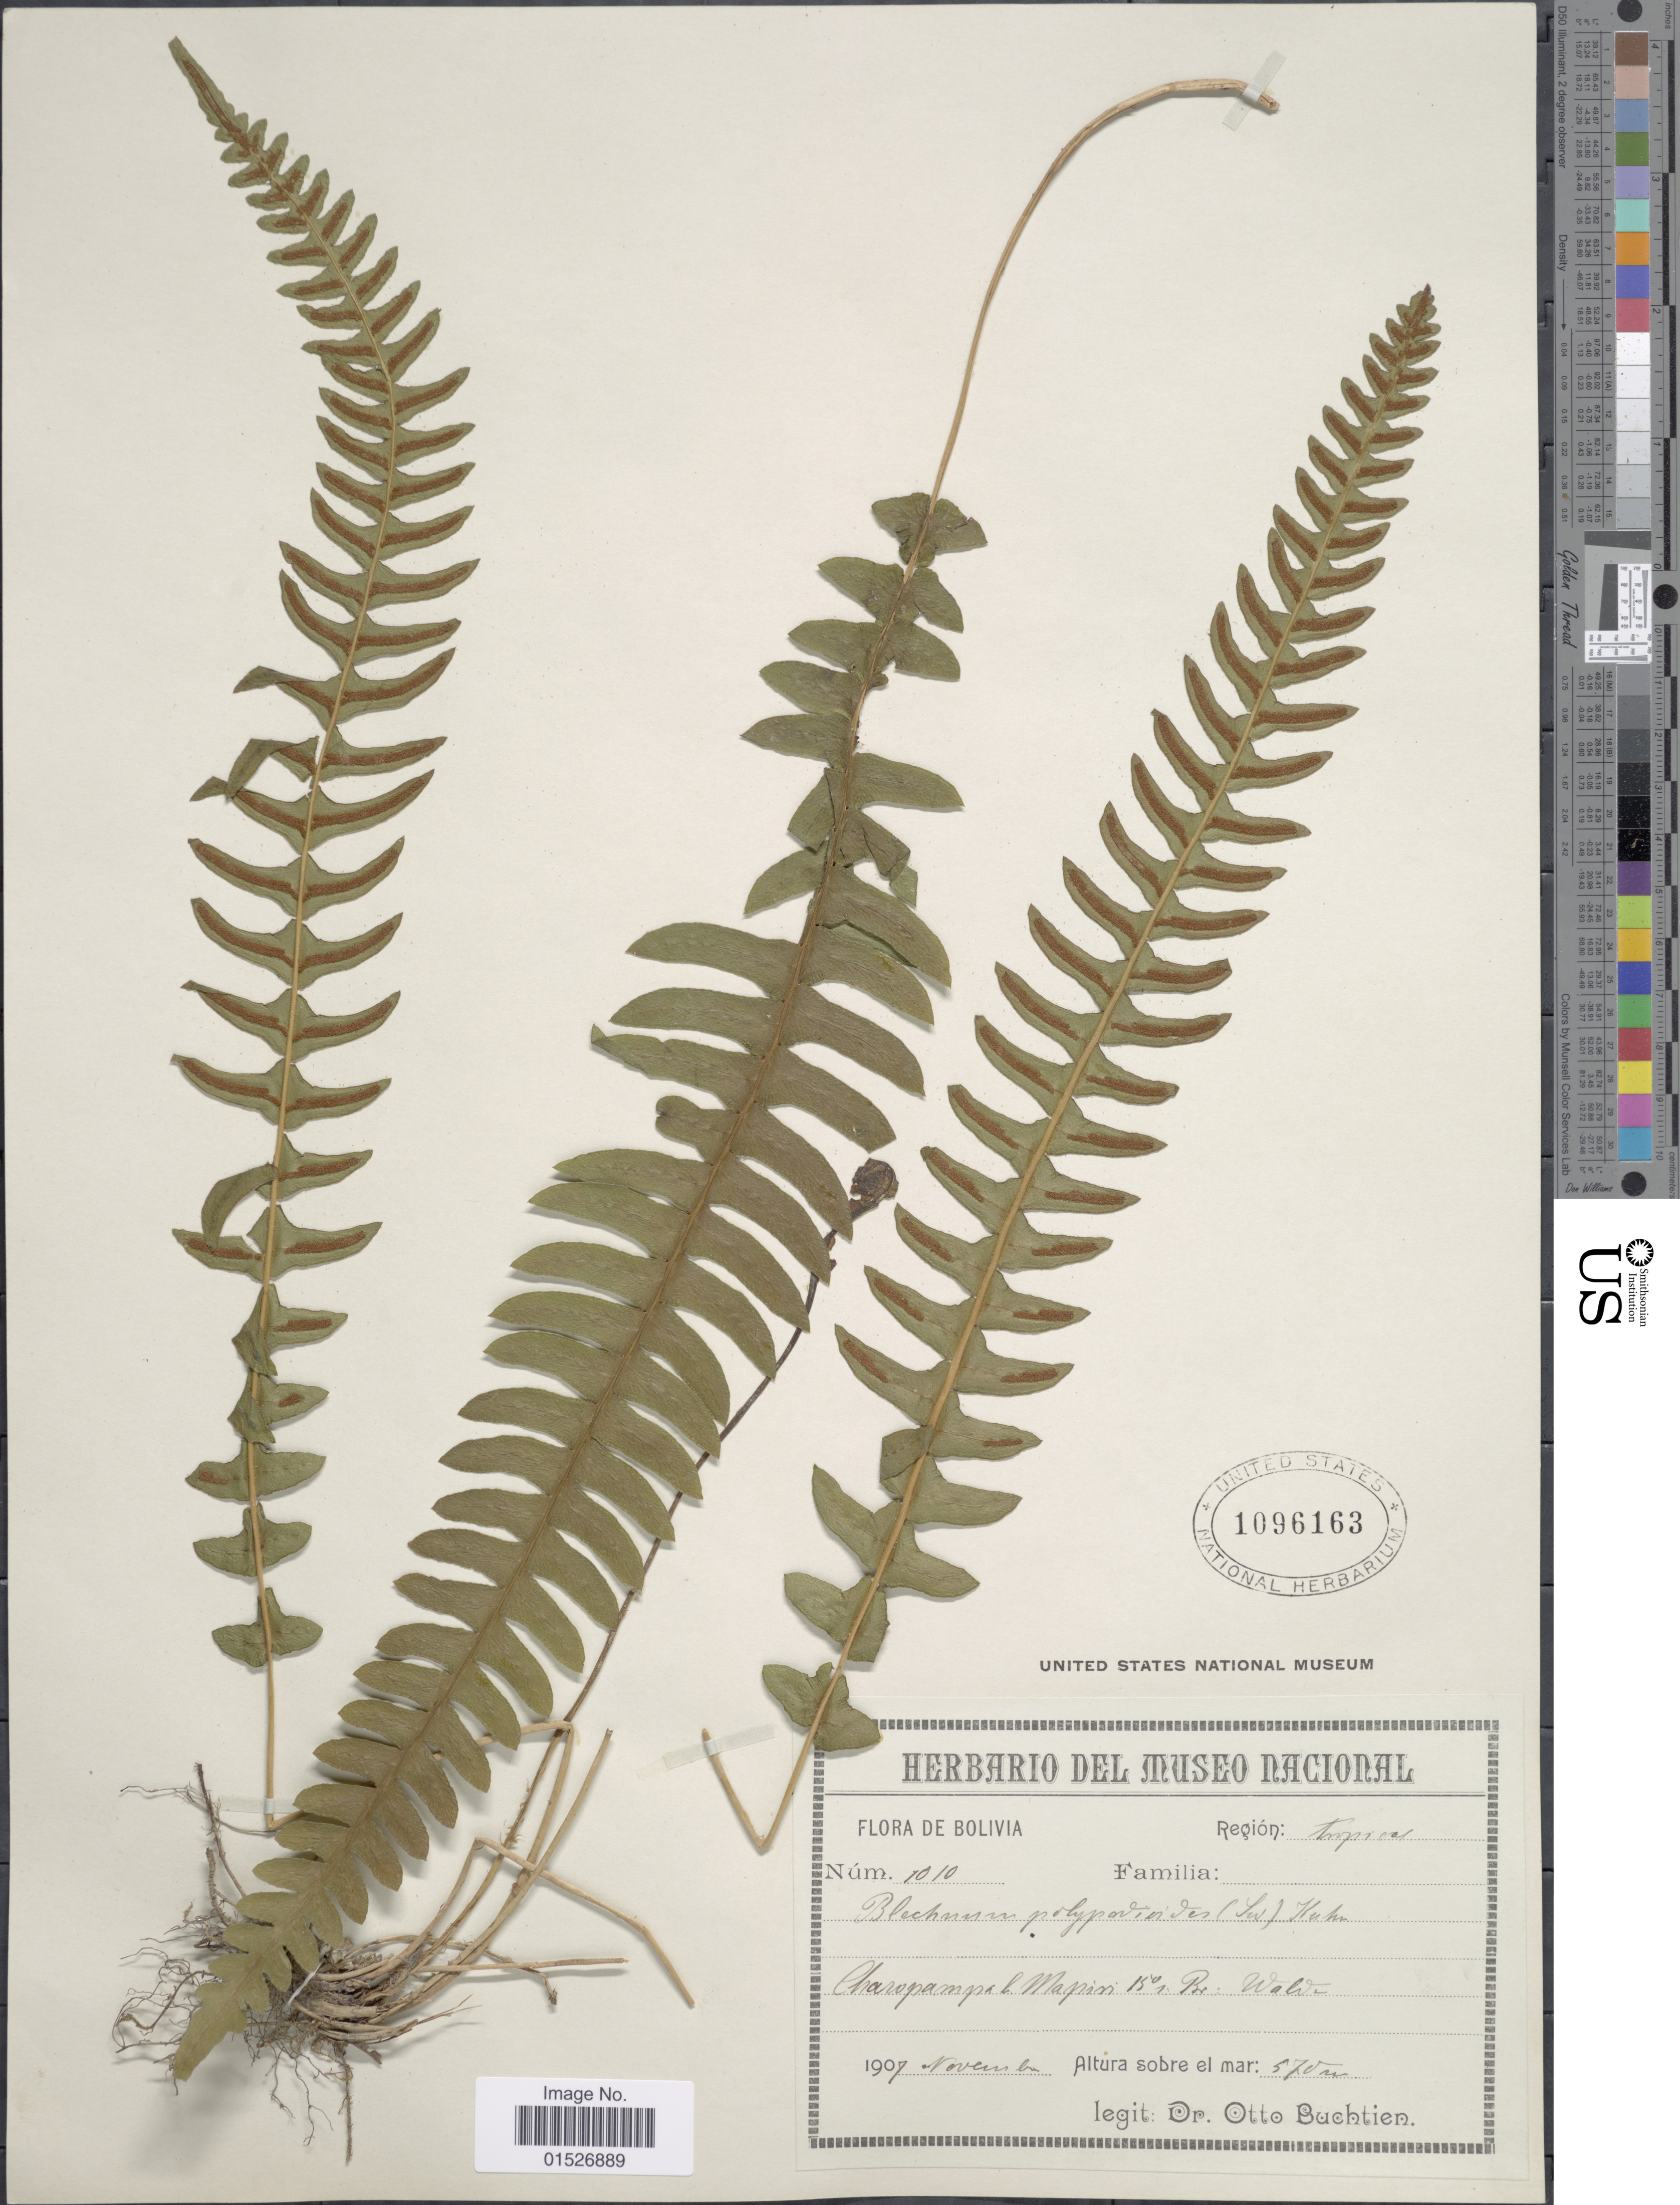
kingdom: Plantae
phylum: Tracheophyta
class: Polypodiopsida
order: Polypodiales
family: Blechnaceae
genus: Blechnum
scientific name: Blechnum polypodioides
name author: Raddi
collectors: O. Buchtien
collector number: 1010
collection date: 1907-11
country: Bolivia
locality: Region Tropical. Charopampa S. Mapiri, 15° s. Br. Walde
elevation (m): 570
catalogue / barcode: US 1096163